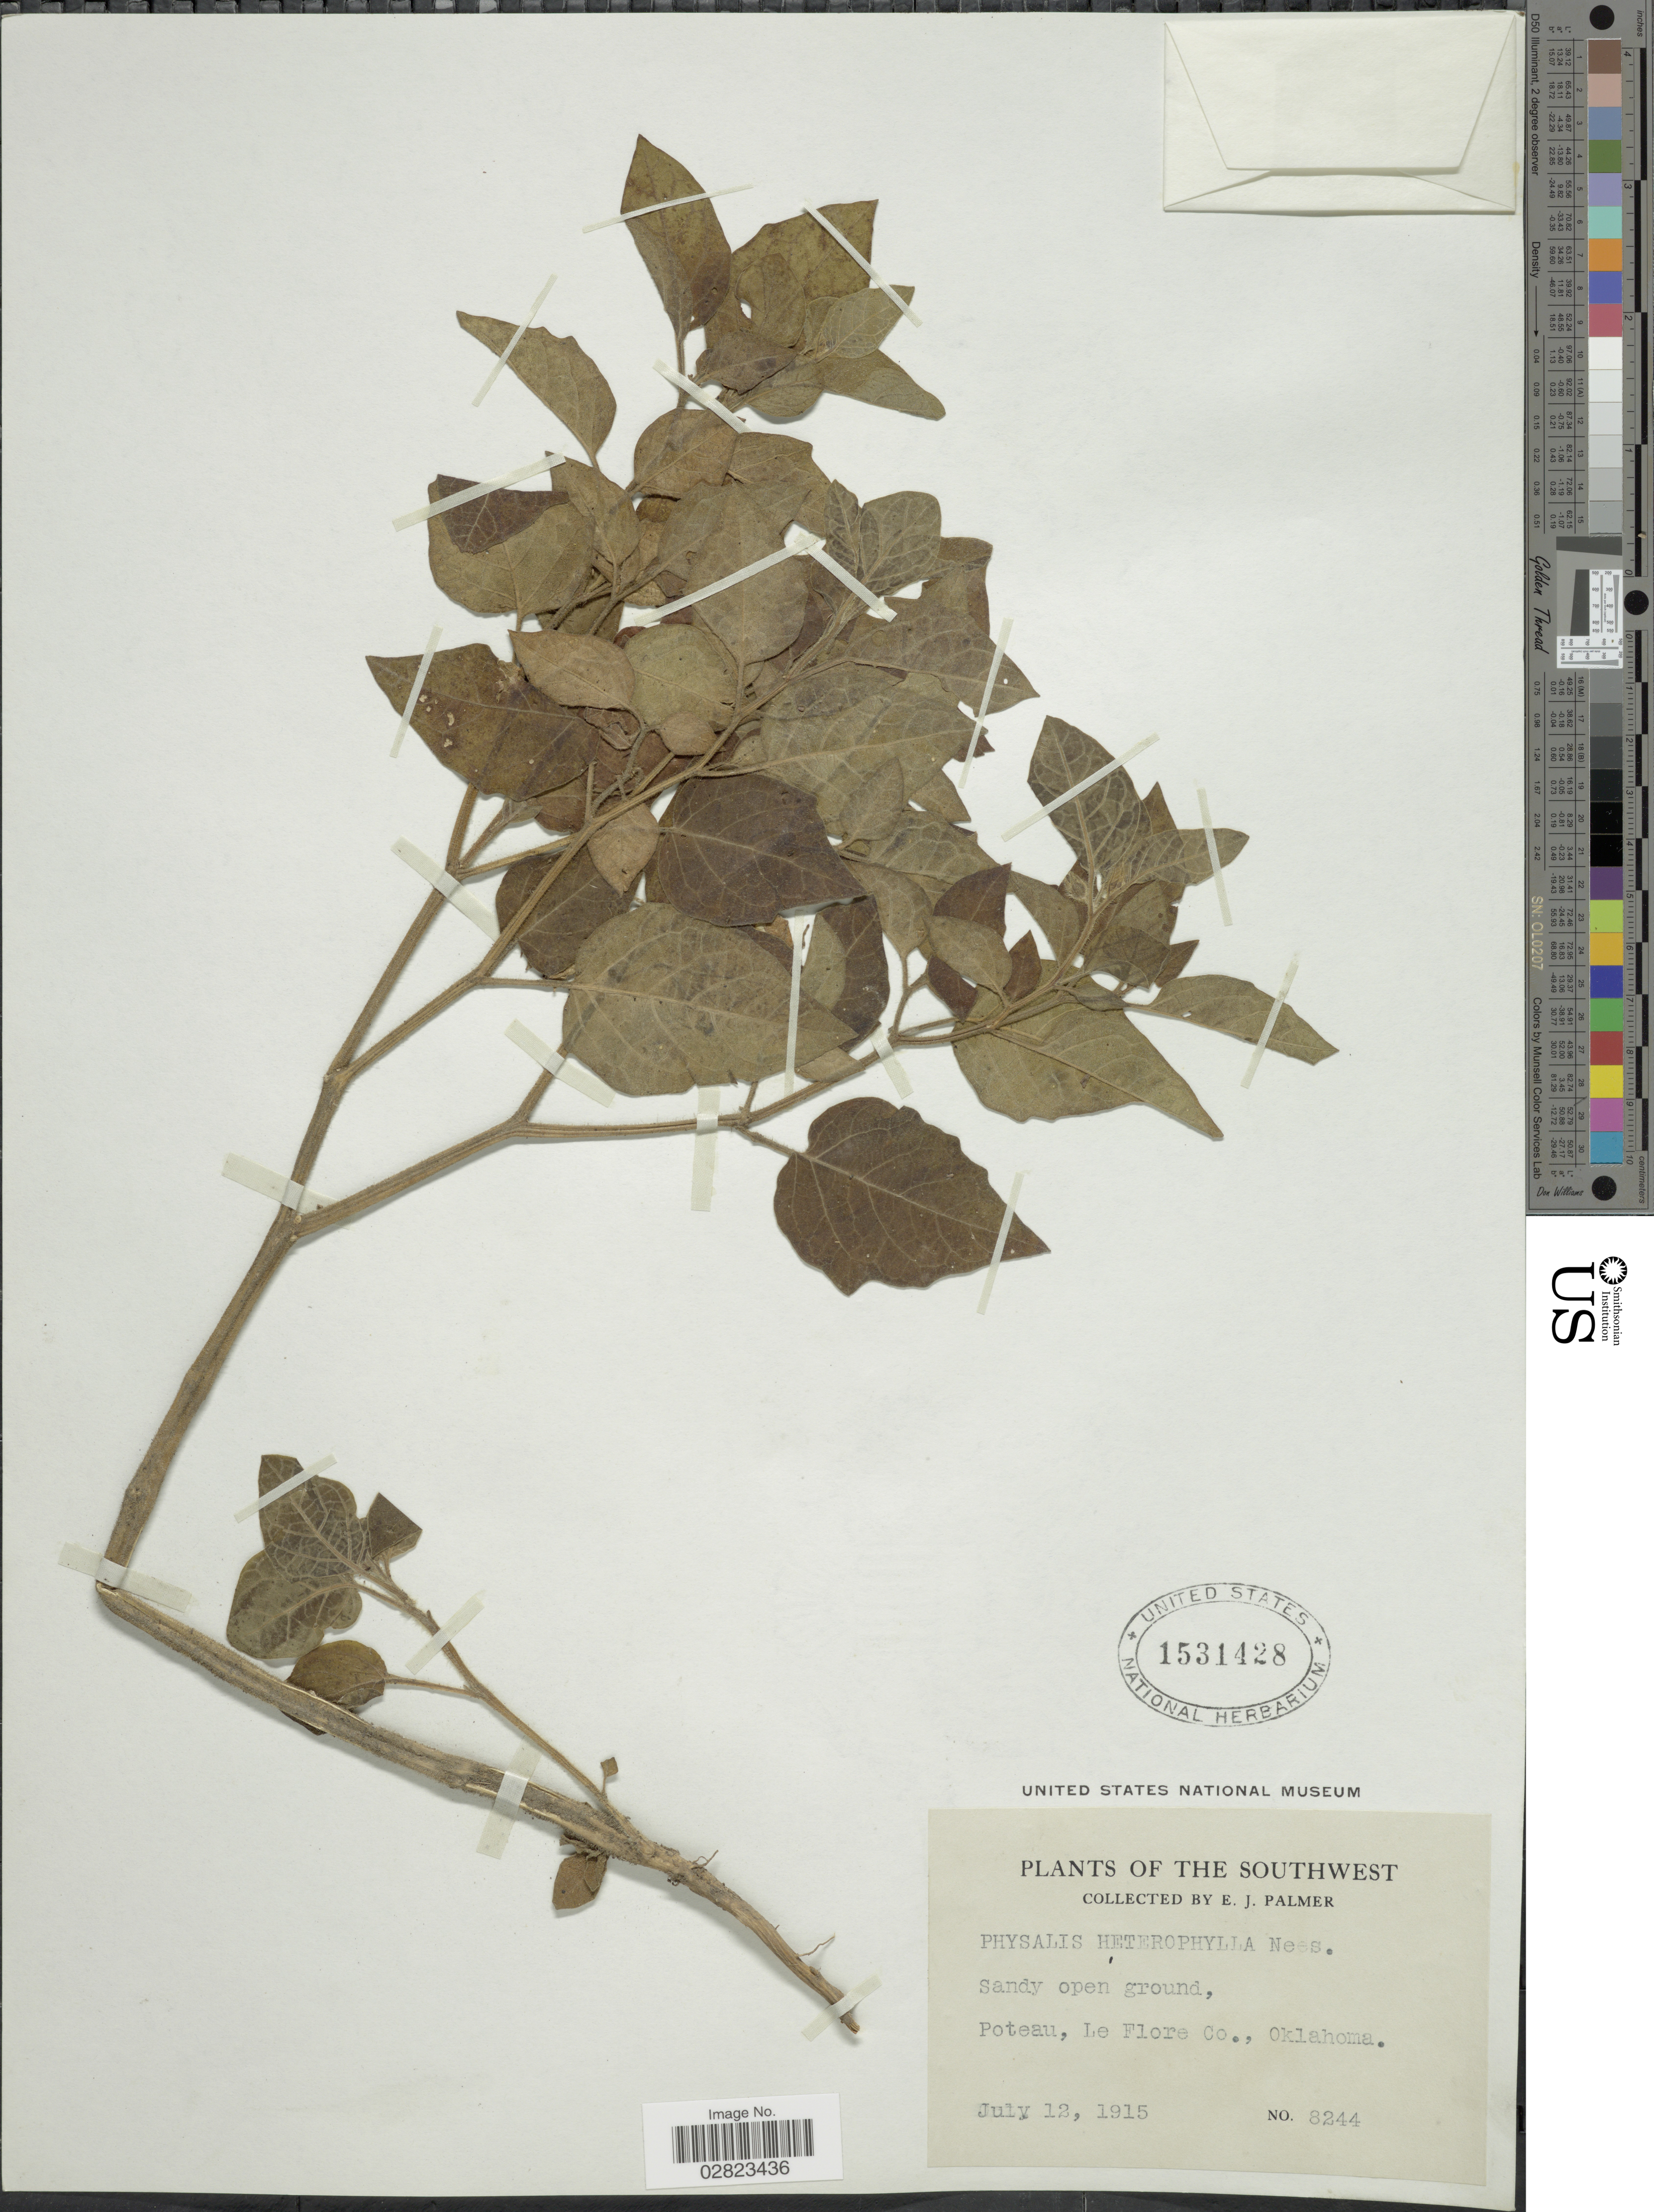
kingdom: Plantae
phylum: Tracheophyta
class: Magnoliopsida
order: Solanales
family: Solanaceae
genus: Physalis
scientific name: Physalis heterophylla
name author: Nees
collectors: E. J. Palmer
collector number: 8244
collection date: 1915-07-12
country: United States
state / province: Oklahoma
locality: The Southwest. Poteau, Le Flore Co.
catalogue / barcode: US 1531428